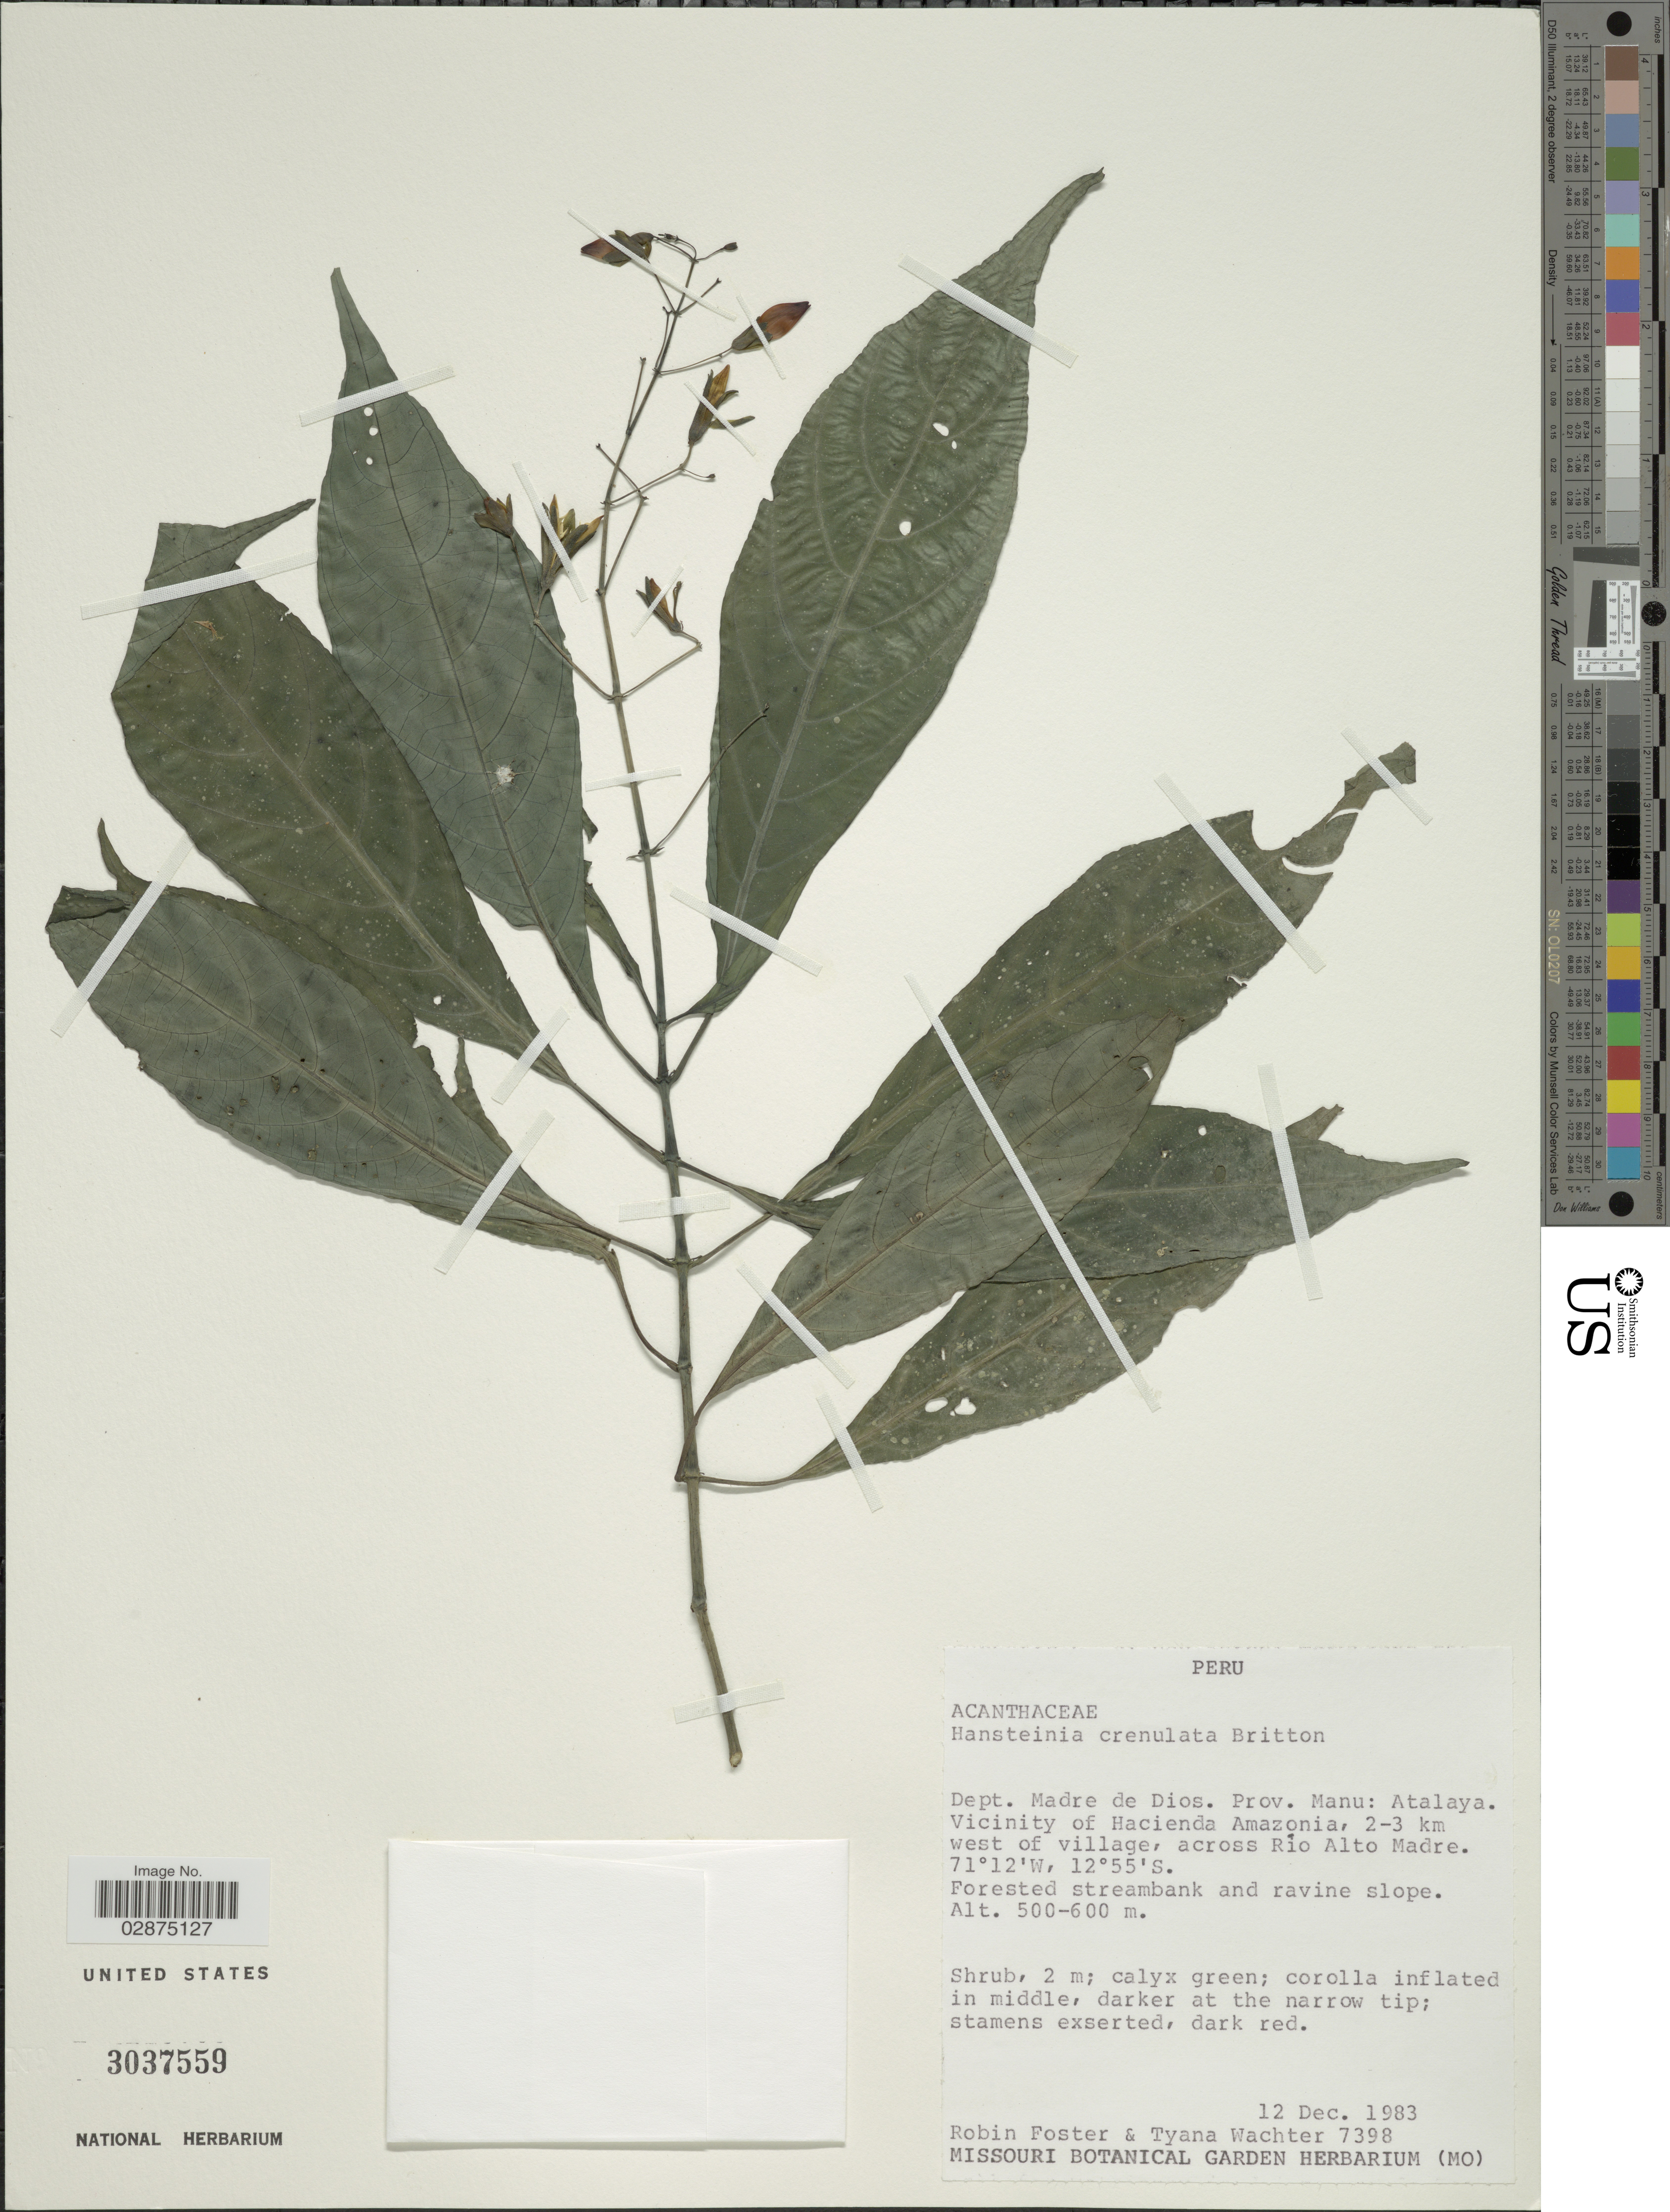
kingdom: Plantae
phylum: Tracheophyta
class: Magnoliopsida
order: Lamiales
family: Acanthaceae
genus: Hansteinia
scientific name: Hansteinia crenulata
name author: Britton ex Rusby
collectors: R. B. Foster & T. Wachter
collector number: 7398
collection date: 1983-12-12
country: Peru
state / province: Madre de Dios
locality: Dept. Madre de Dios. Prov. Manu: Atalaya. Vicinity of Hacienda Amazonia, 2-3 km west of village, across Río Alto Madre.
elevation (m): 500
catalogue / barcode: US 3037559